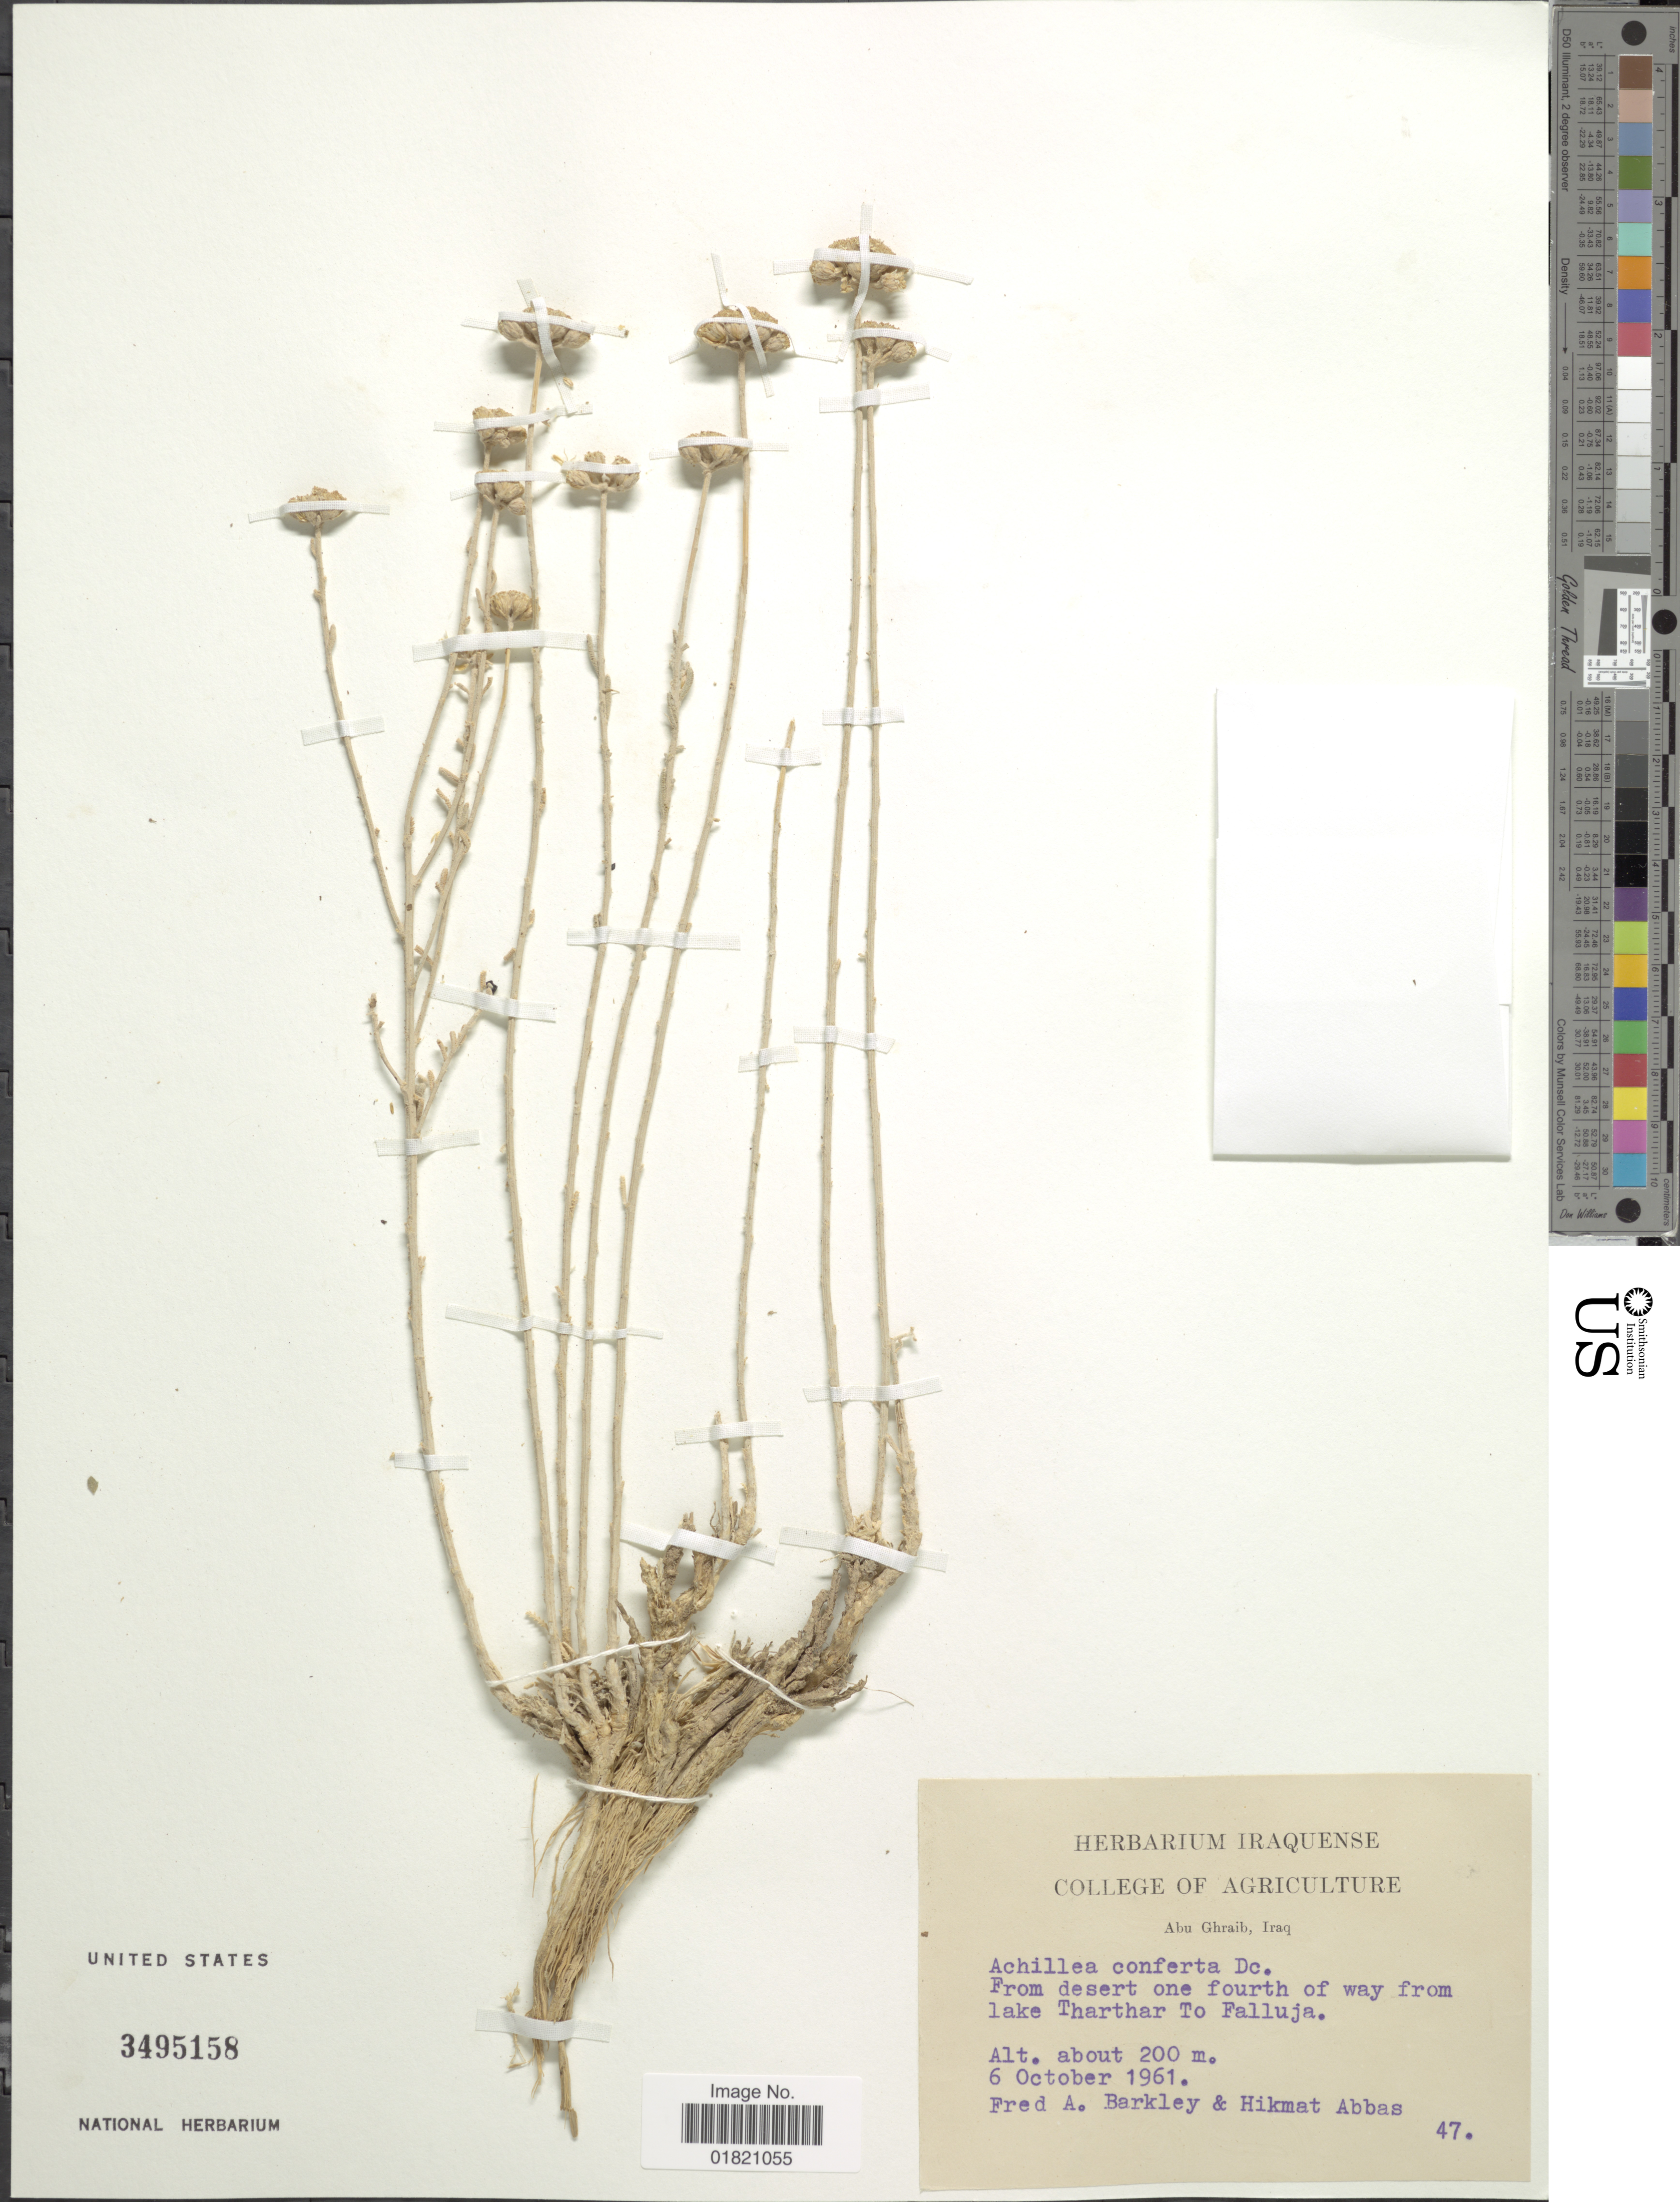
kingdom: Plantae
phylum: Tracheophyta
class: Magnoliopsida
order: Asterales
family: Asteraceae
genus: Achillea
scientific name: Achillea conferta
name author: DC.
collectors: F. A. Barkley & H. Abbas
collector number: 47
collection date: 1961-10-06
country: Iraq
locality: From desert one fourth of way from lake Tharthar to Falluja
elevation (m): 200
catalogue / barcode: US 3495158